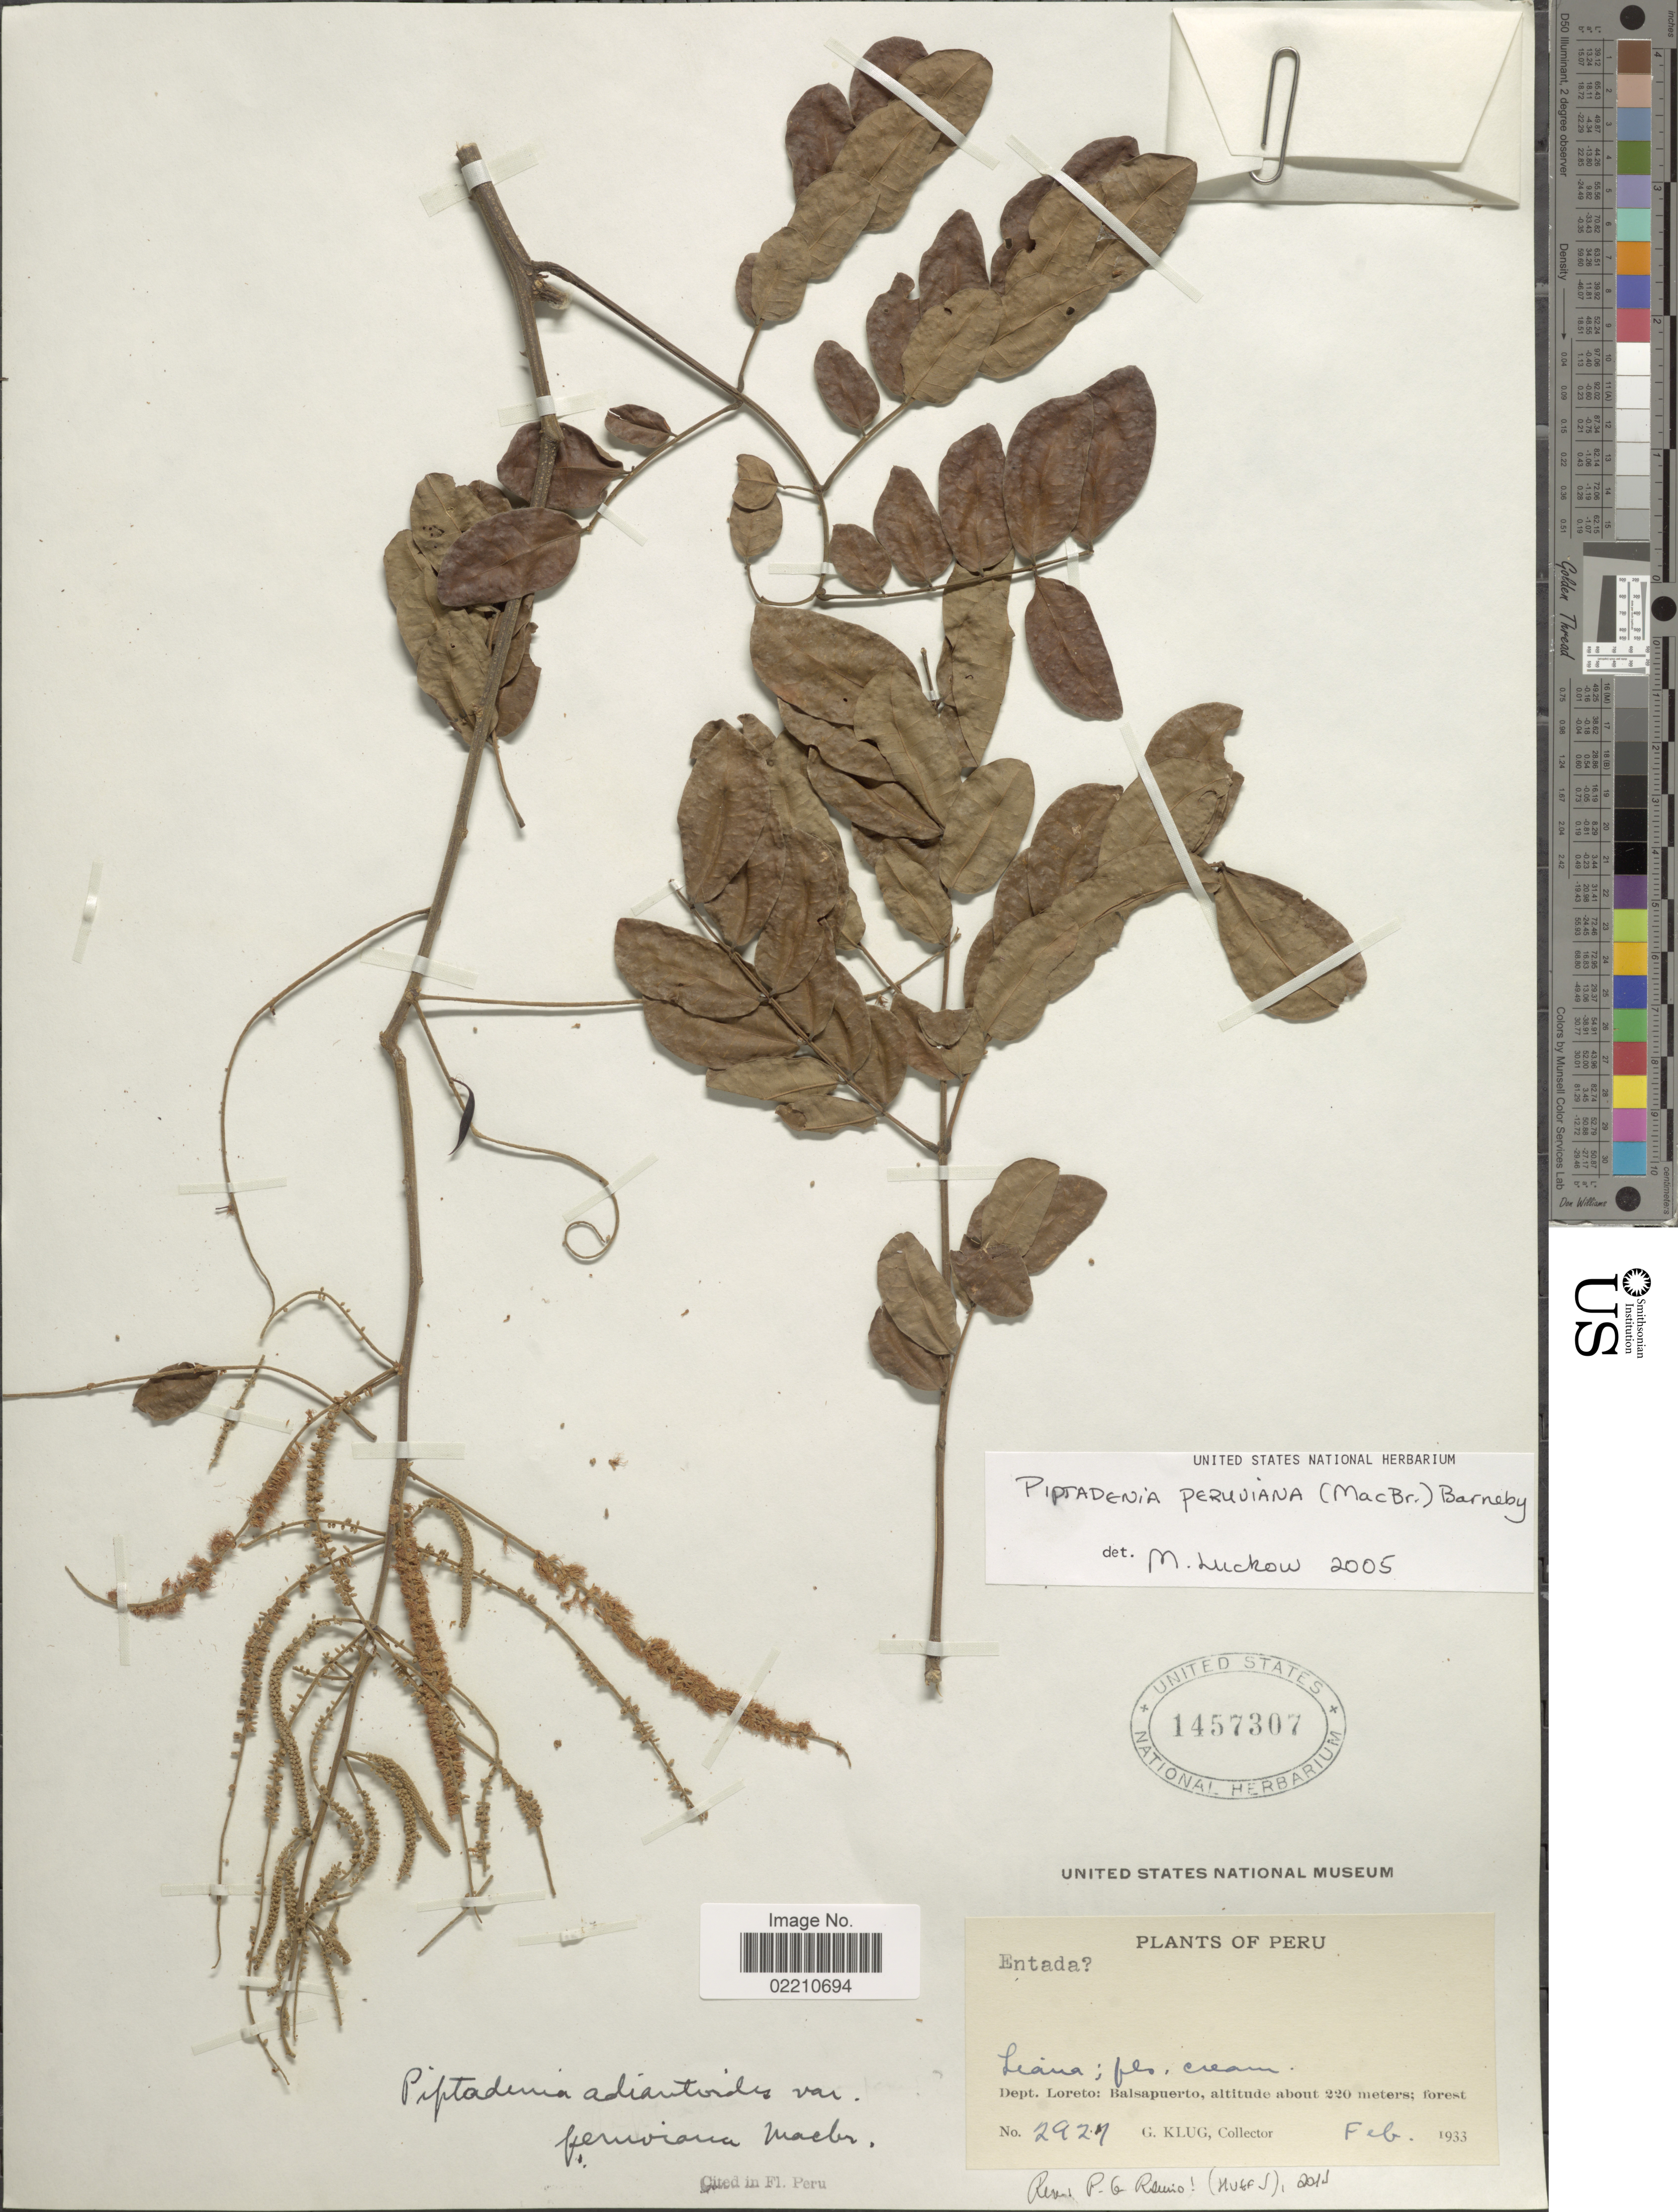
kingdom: Plantae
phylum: Tracheophyta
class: Magnoliopsida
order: Fabales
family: Fabaceae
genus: Piptadenia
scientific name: Piptadenia peruviana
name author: (J.F. Macbr.) Barneby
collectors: G. Klug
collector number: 2927*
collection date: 1933-02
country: Peru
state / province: Loreto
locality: Balsapuerto; forest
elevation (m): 220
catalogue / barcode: US 1457307